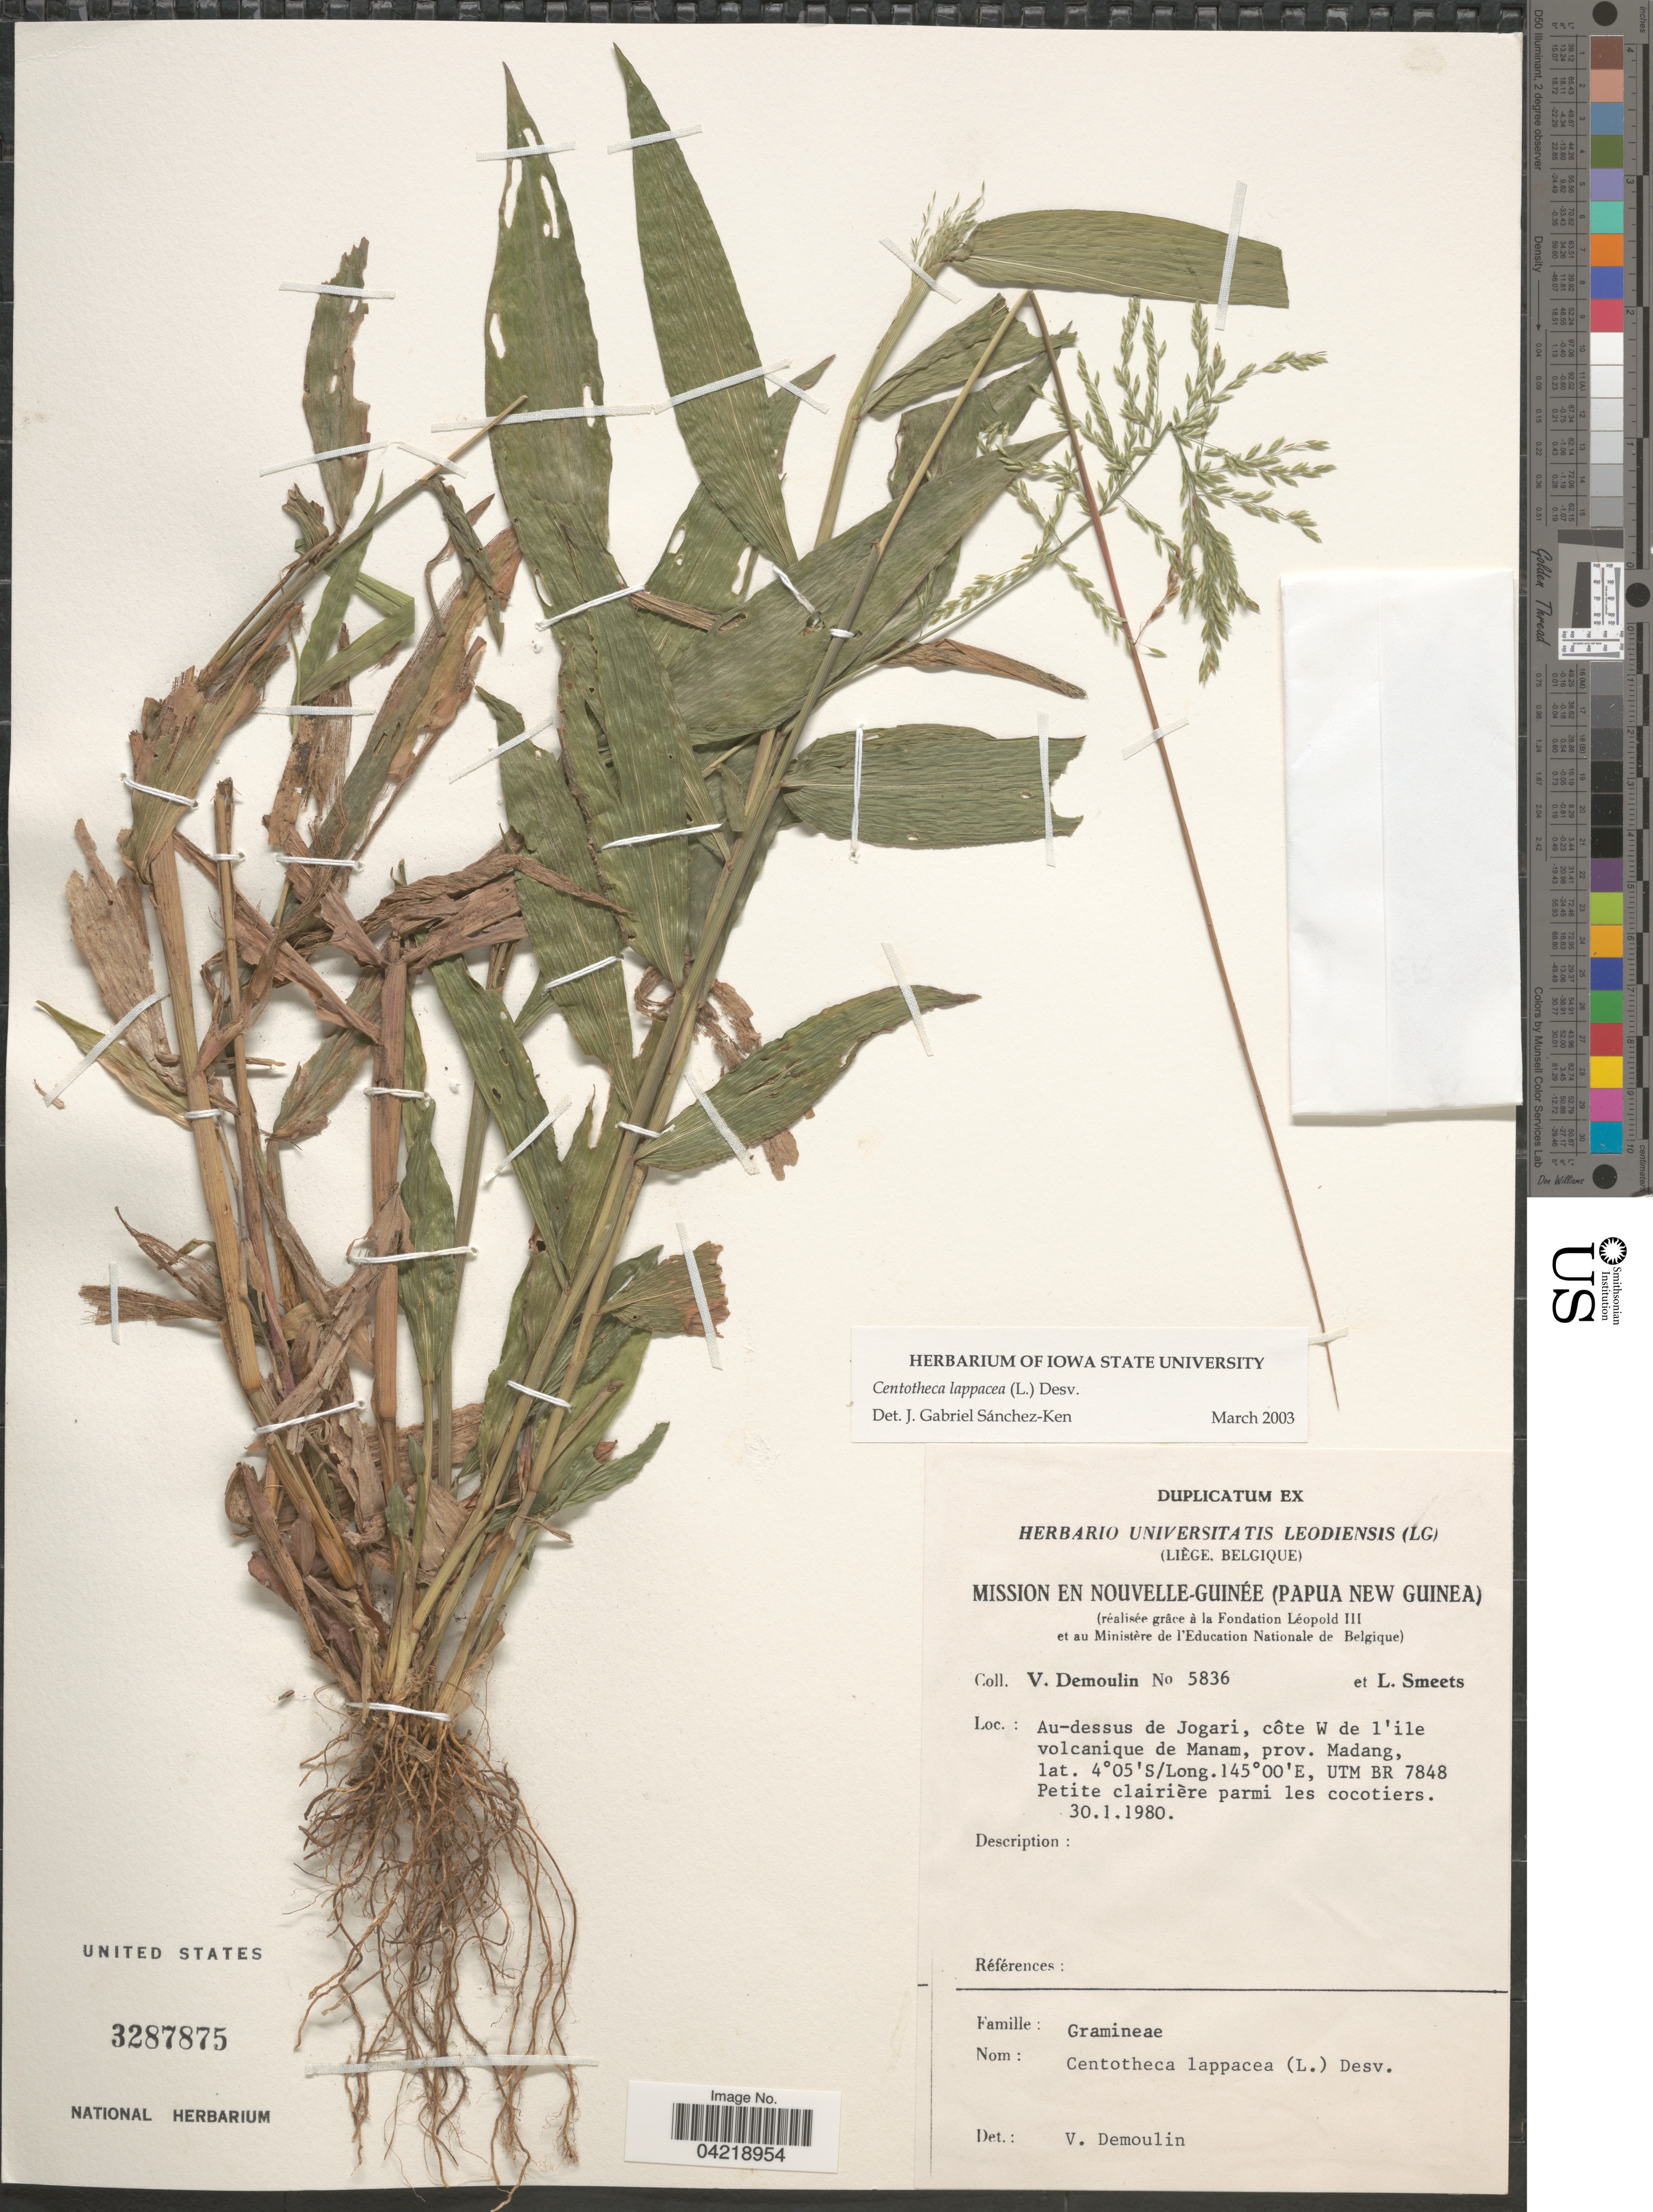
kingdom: Plantae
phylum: Tracheophyta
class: Liliopsida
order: Poales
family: Poaceae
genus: Centotheca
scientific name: Centotheca lappacea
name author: (L.) Desv.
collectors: V. Demoulin & L. Smeets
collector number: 5836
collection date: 1980-01-30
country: Papua New Guinea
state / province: Madang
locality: Nouvelle-Guinée. Au-dessus de Jogari, côte W de l'ile volcanique de Manam, prov. Madang. UTM BR 7848.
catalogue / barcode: US 3287875